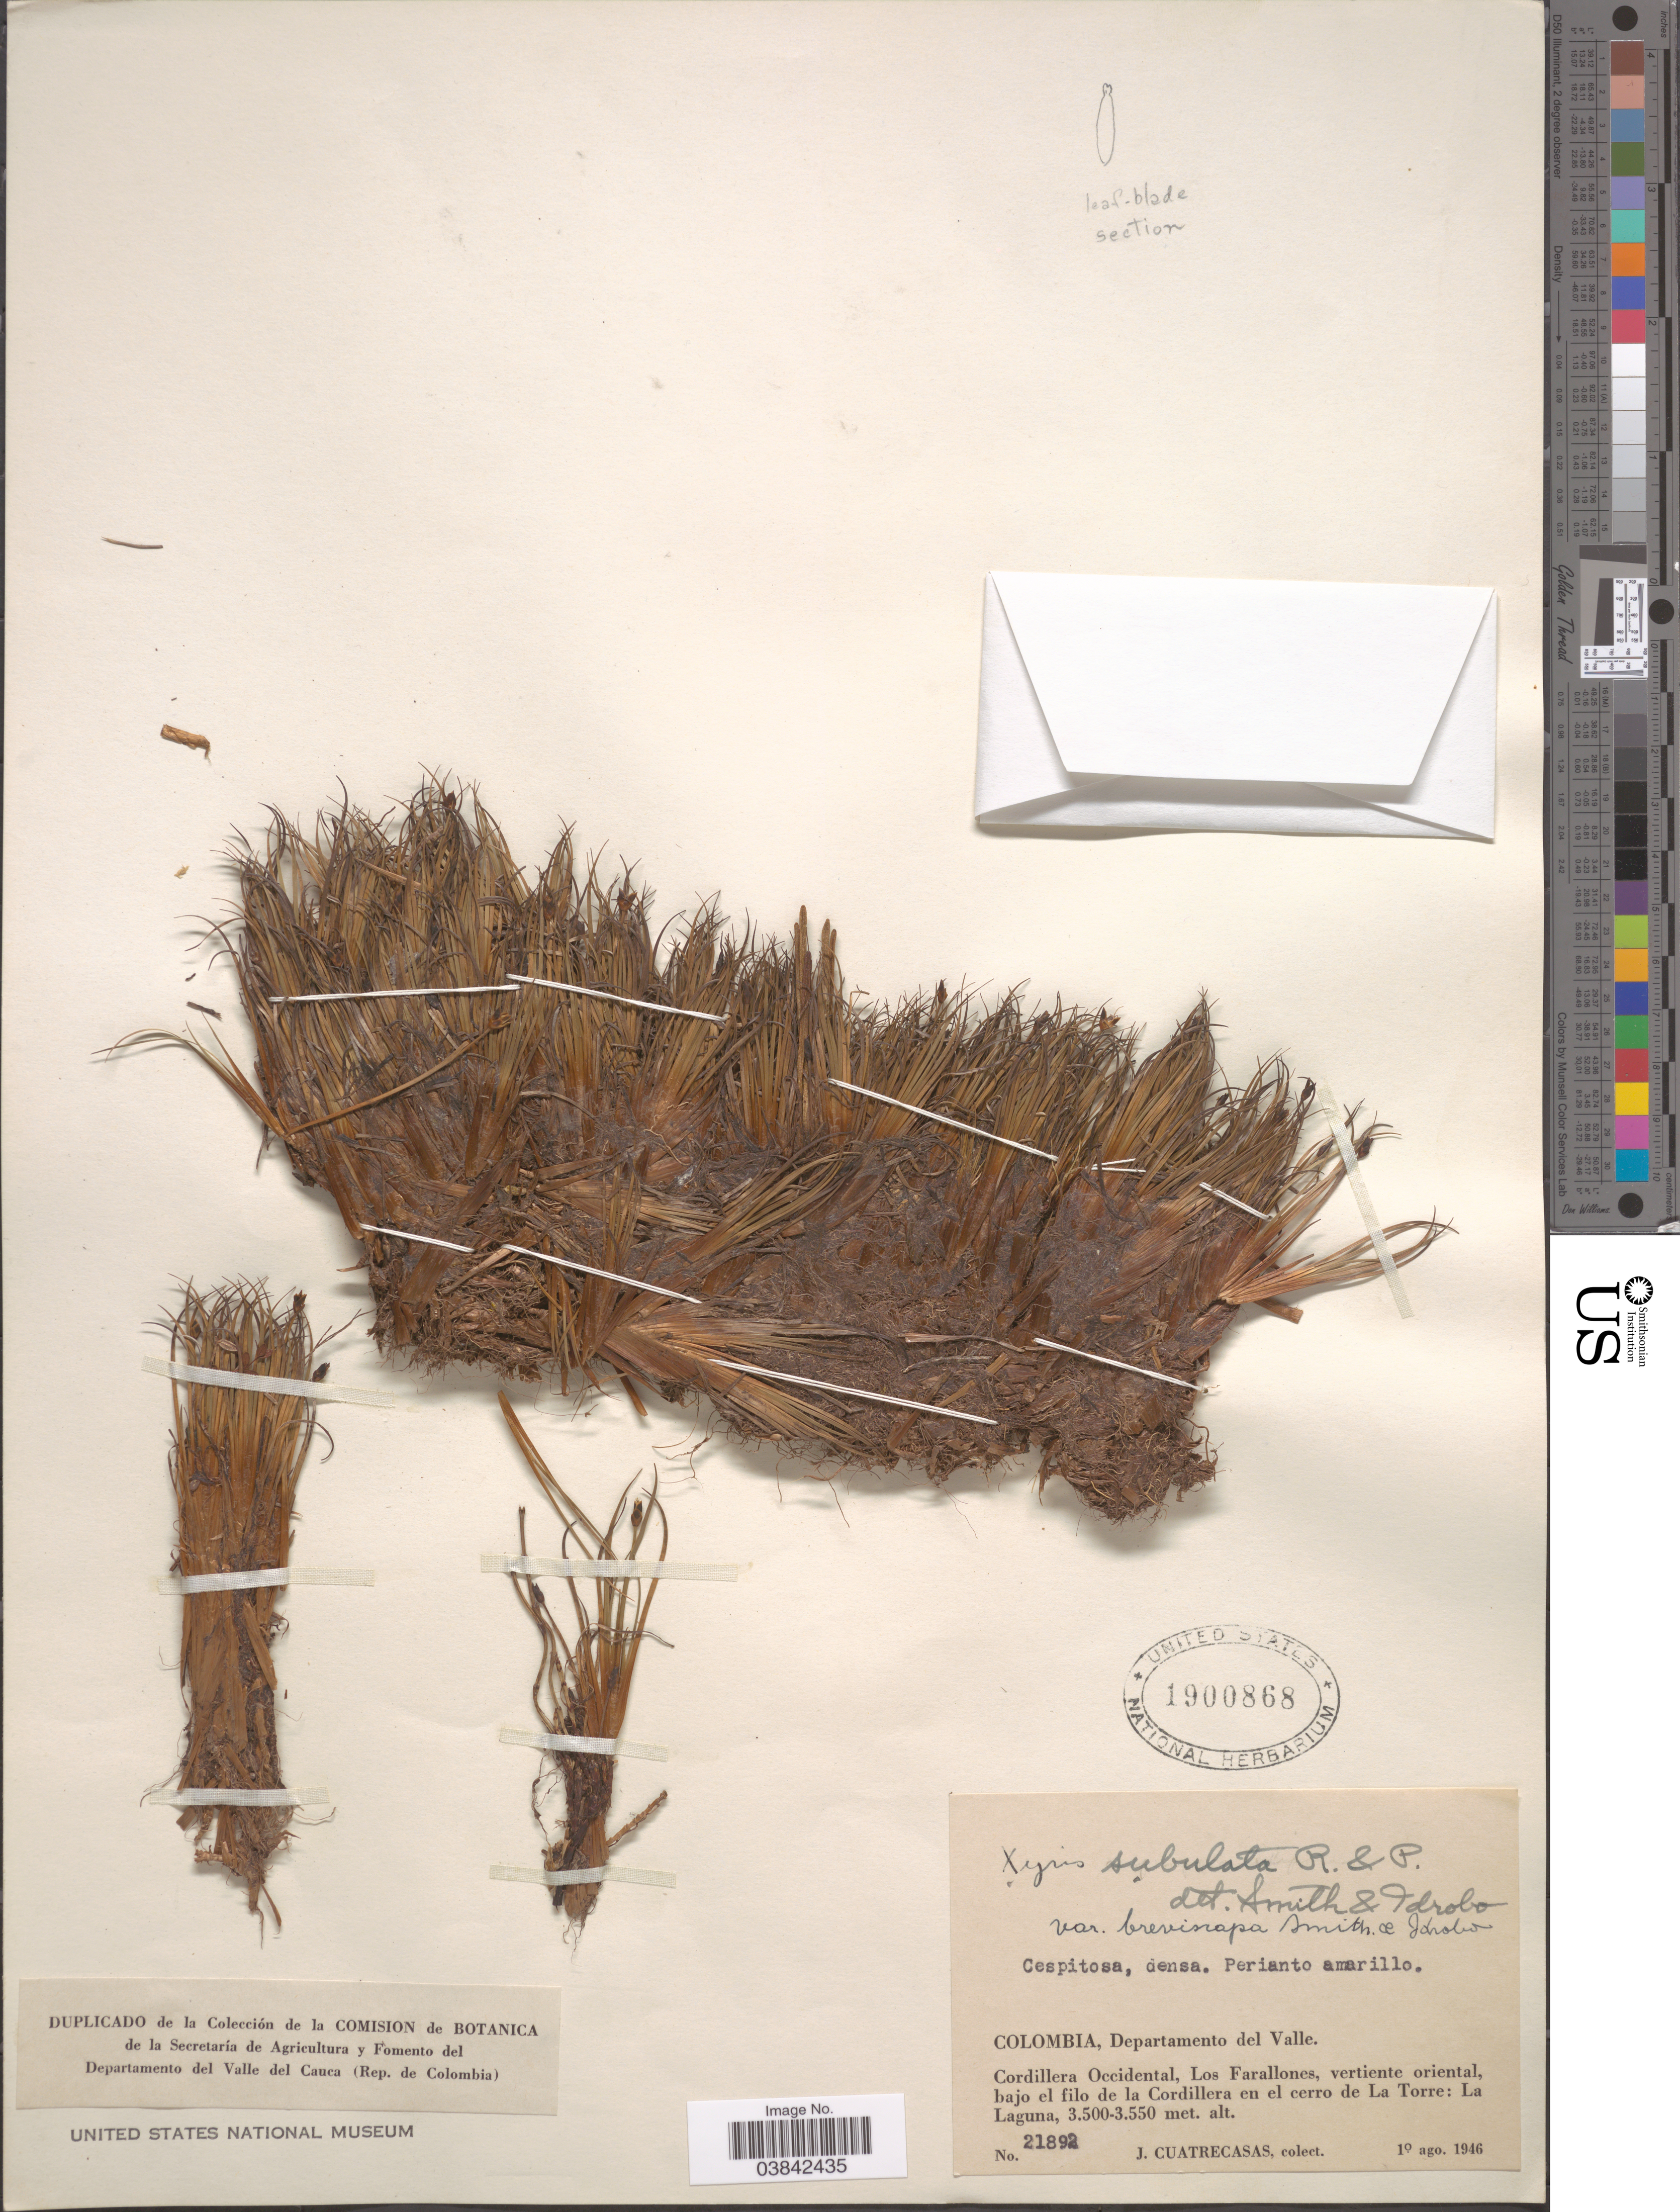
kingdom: Plantae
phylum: Tracheophyta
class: Liliopsida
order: Poales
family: Xyridaceae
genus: Xyris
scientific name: Xyris subulata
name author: Ruiz & Pav.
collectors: J. Cuatrecasas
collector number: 21892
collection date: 1946-08-10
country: Colombia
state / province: Valle del Cauca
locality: Departamento del Valle. Cordillera Occidental, Los Farallones, vertiente oriental, bajo el filo de la Cordillera en el cerro de La Torre: La Laguna.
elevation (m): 3500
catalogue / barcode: US 1900868